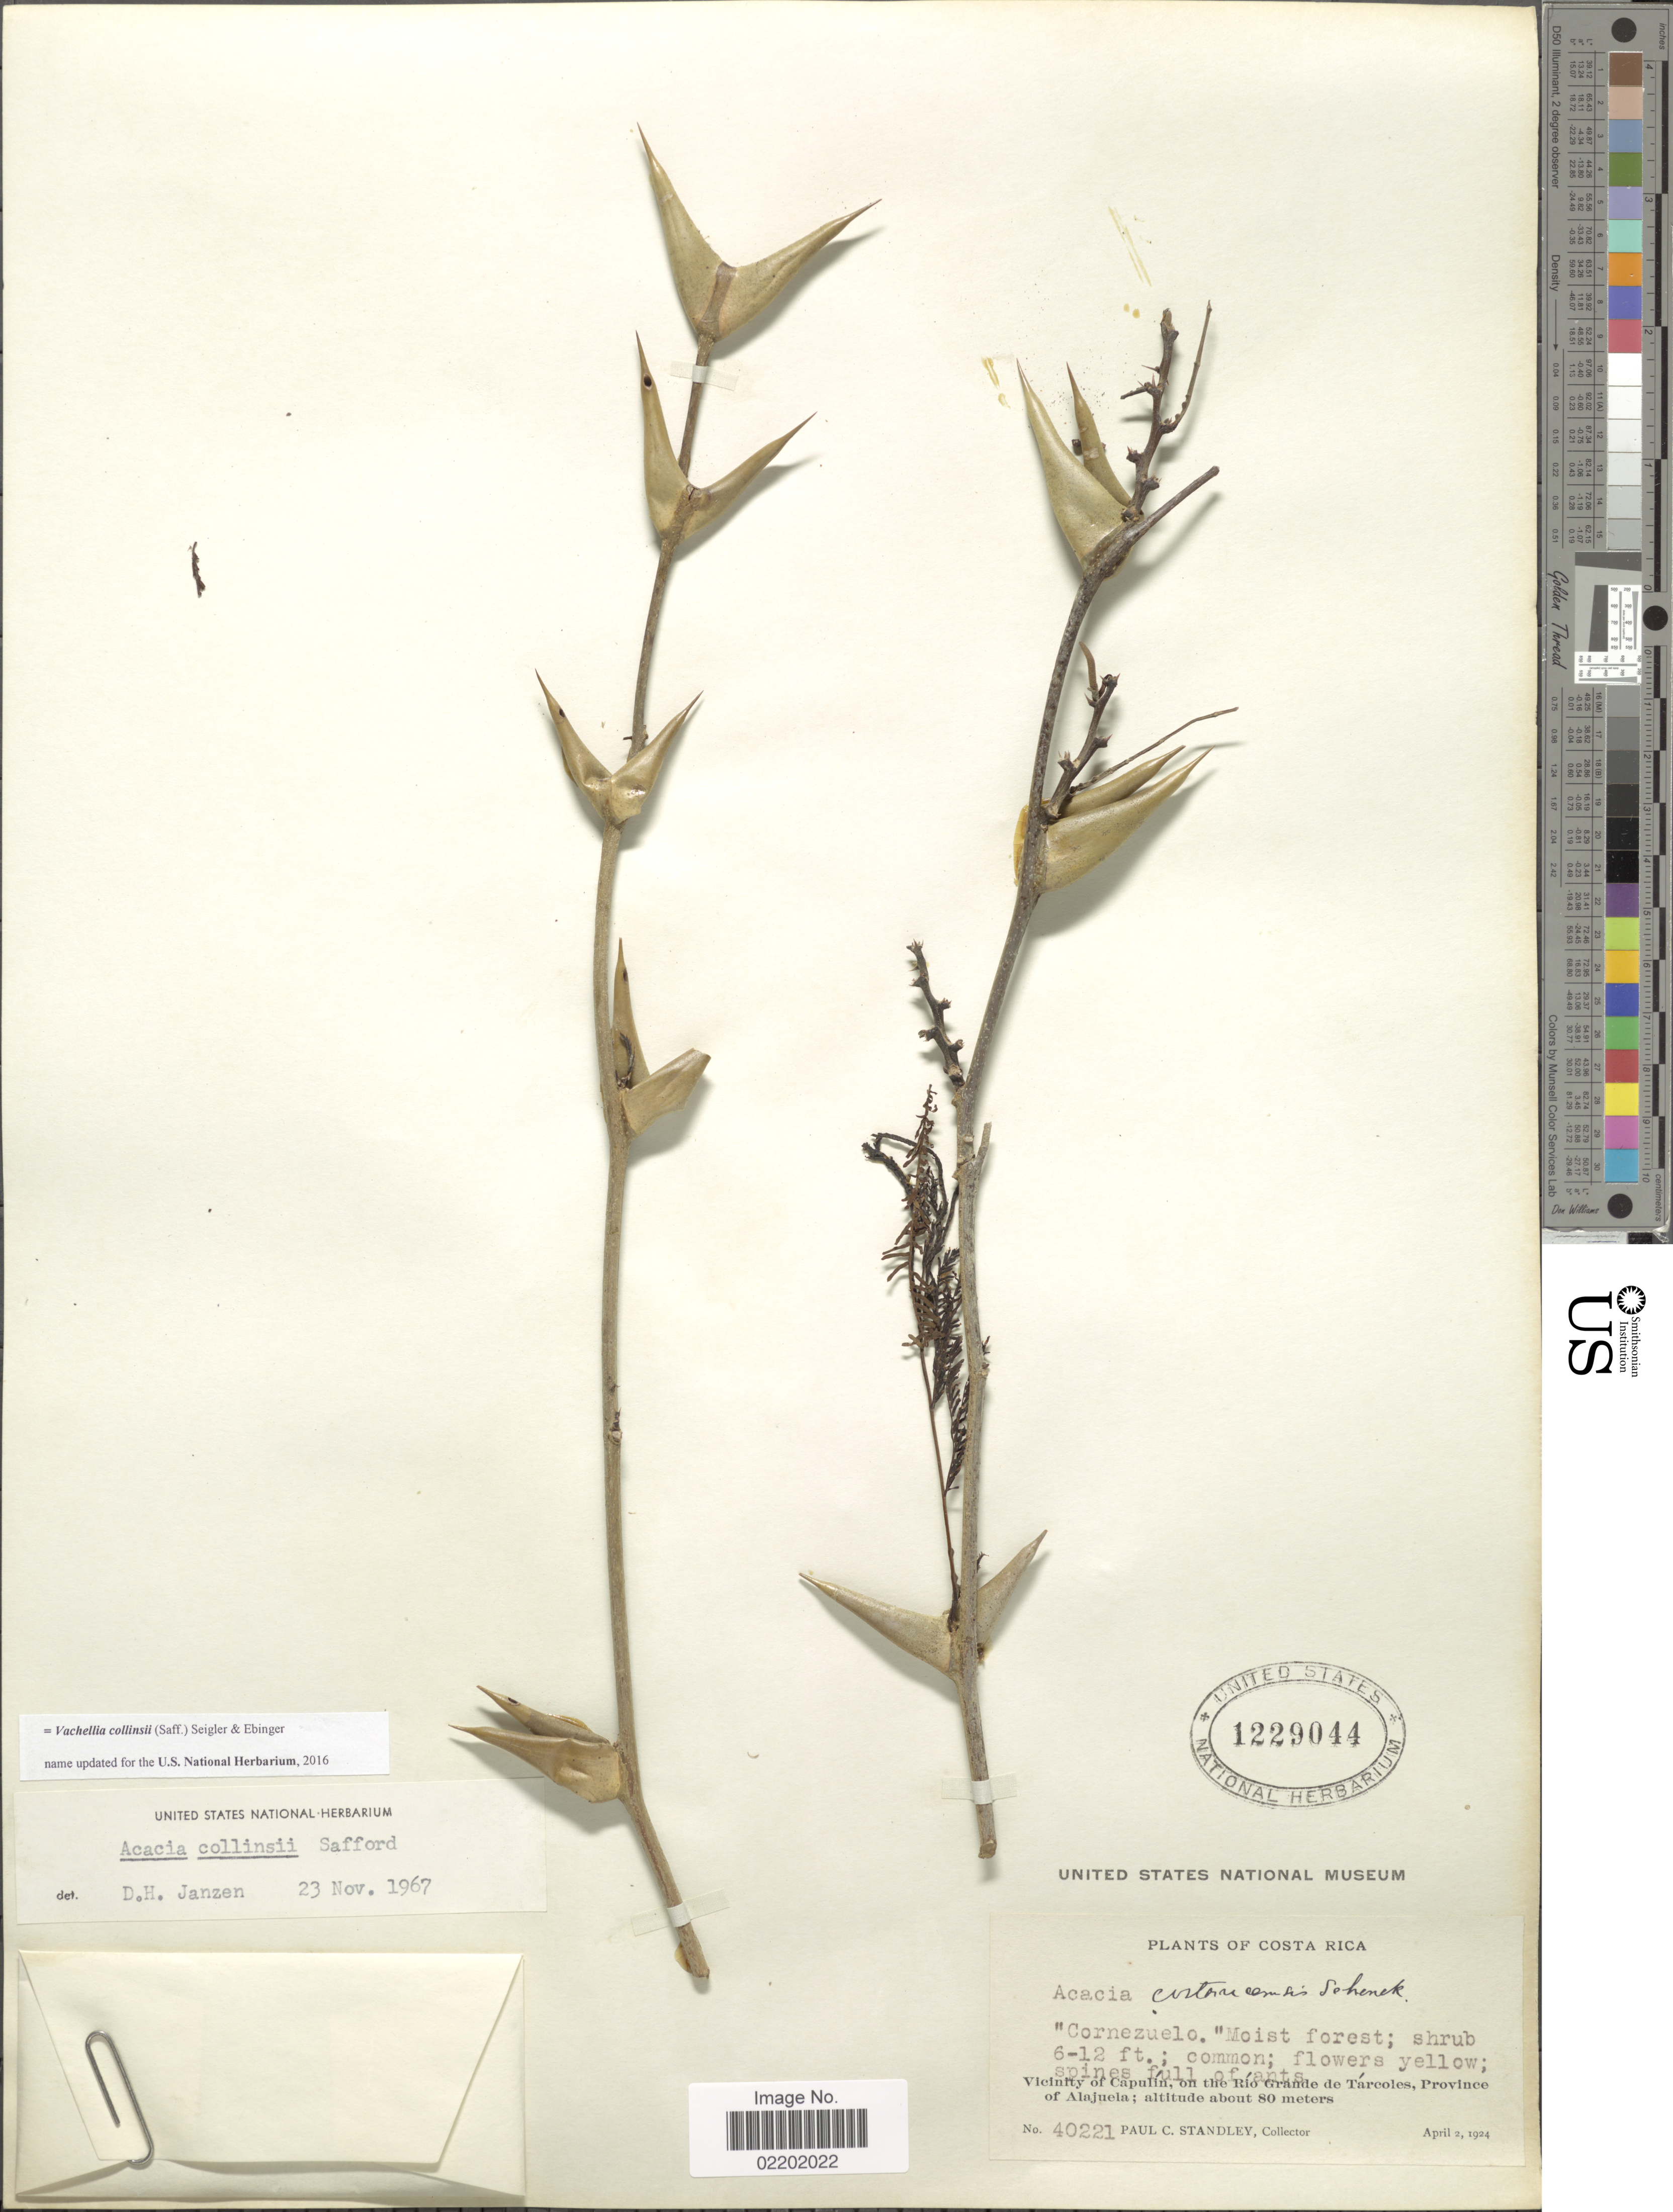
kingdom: Plantae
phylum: Tracheophyta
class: Magnoliopsida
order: Fabales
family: Fabaceae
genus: Vachellia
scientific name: Vachellia collinsii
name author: (Saff.) Seigler & Ebinger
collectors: P. C. Standley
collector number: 40221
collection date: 1924-04-02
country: Costa Rica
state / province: Alajuela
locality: Vicinity of Capulin, on the Rio Grande de Tarcoles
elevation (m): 80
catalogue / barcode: US 1229044